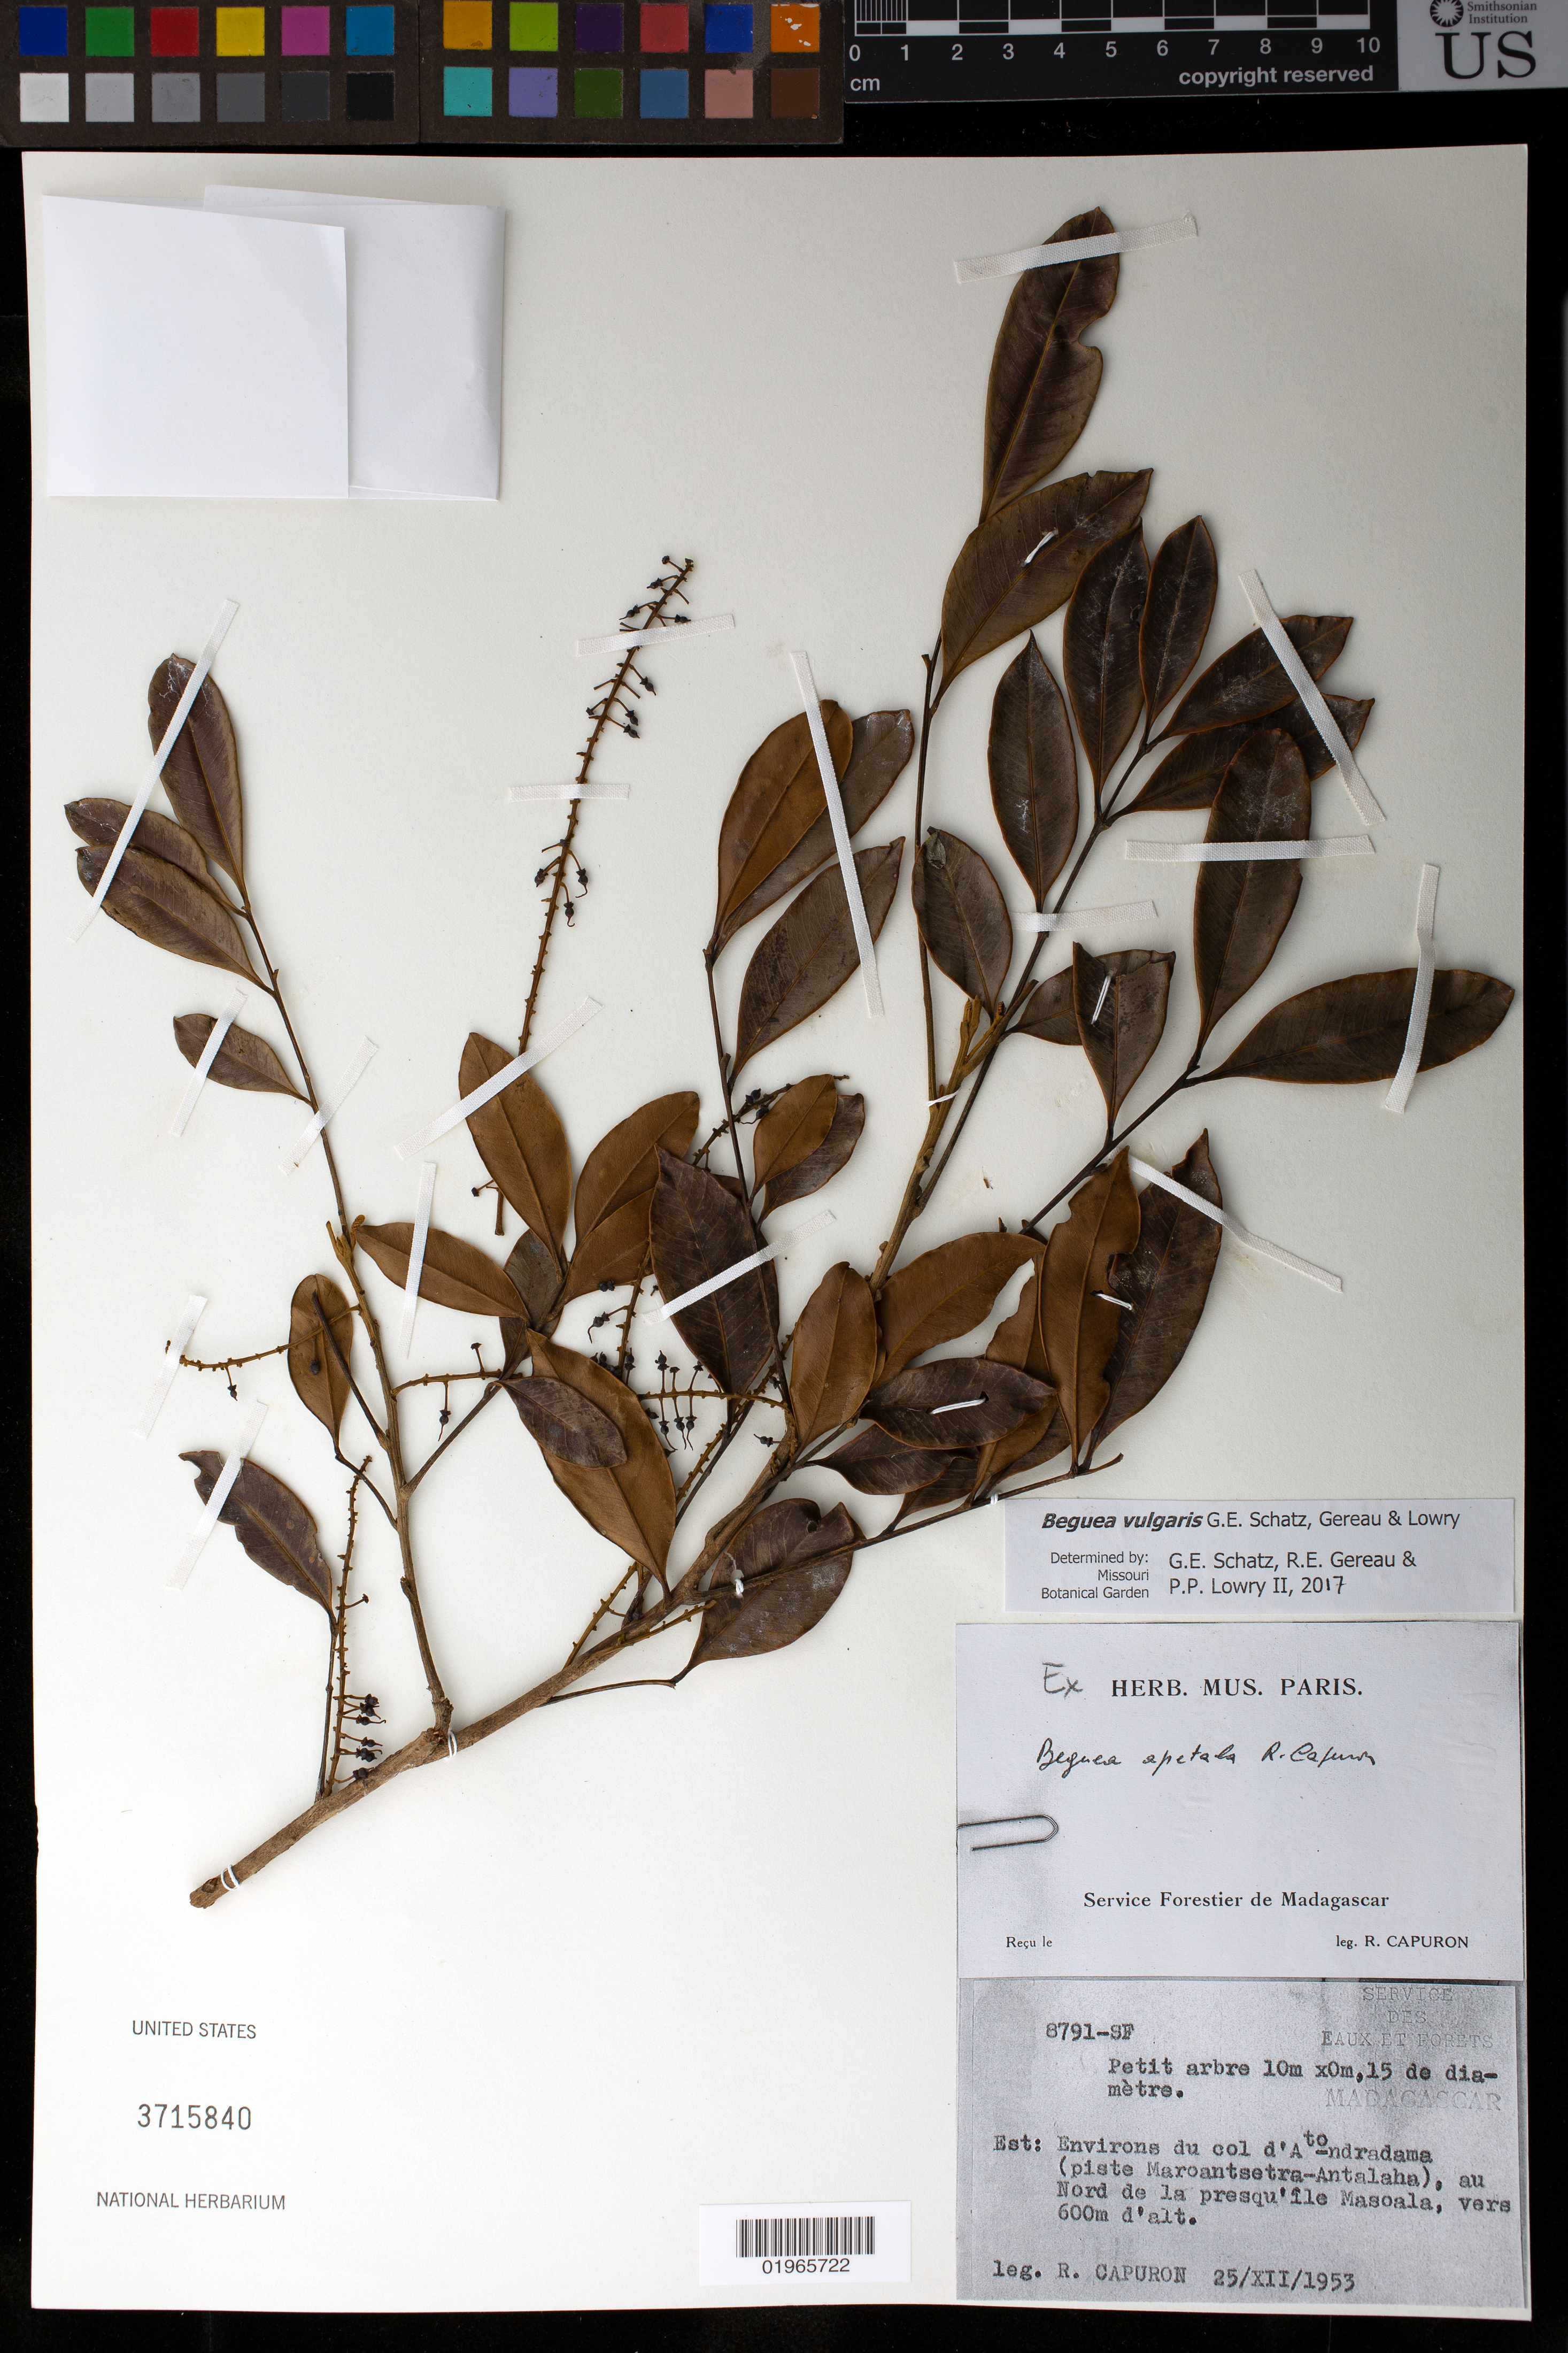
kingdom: Plantae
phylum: Tracheophyta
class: Magnoliopsida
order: Sapindales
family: Sapindaceae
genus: Beguea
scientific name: Beguea vulgaris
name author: G.E. Schatz et al.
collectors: R. Capuron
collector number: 8791-SF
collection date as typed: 25/XII/1953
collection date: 1953-07-25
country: Madagascar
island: Madagascar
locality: Environs du col d'A-ndradama (piste Maroantsetra-Antalaha), au Nord de la presqu'ile Masoala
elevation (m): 600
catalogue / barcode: US 3715840